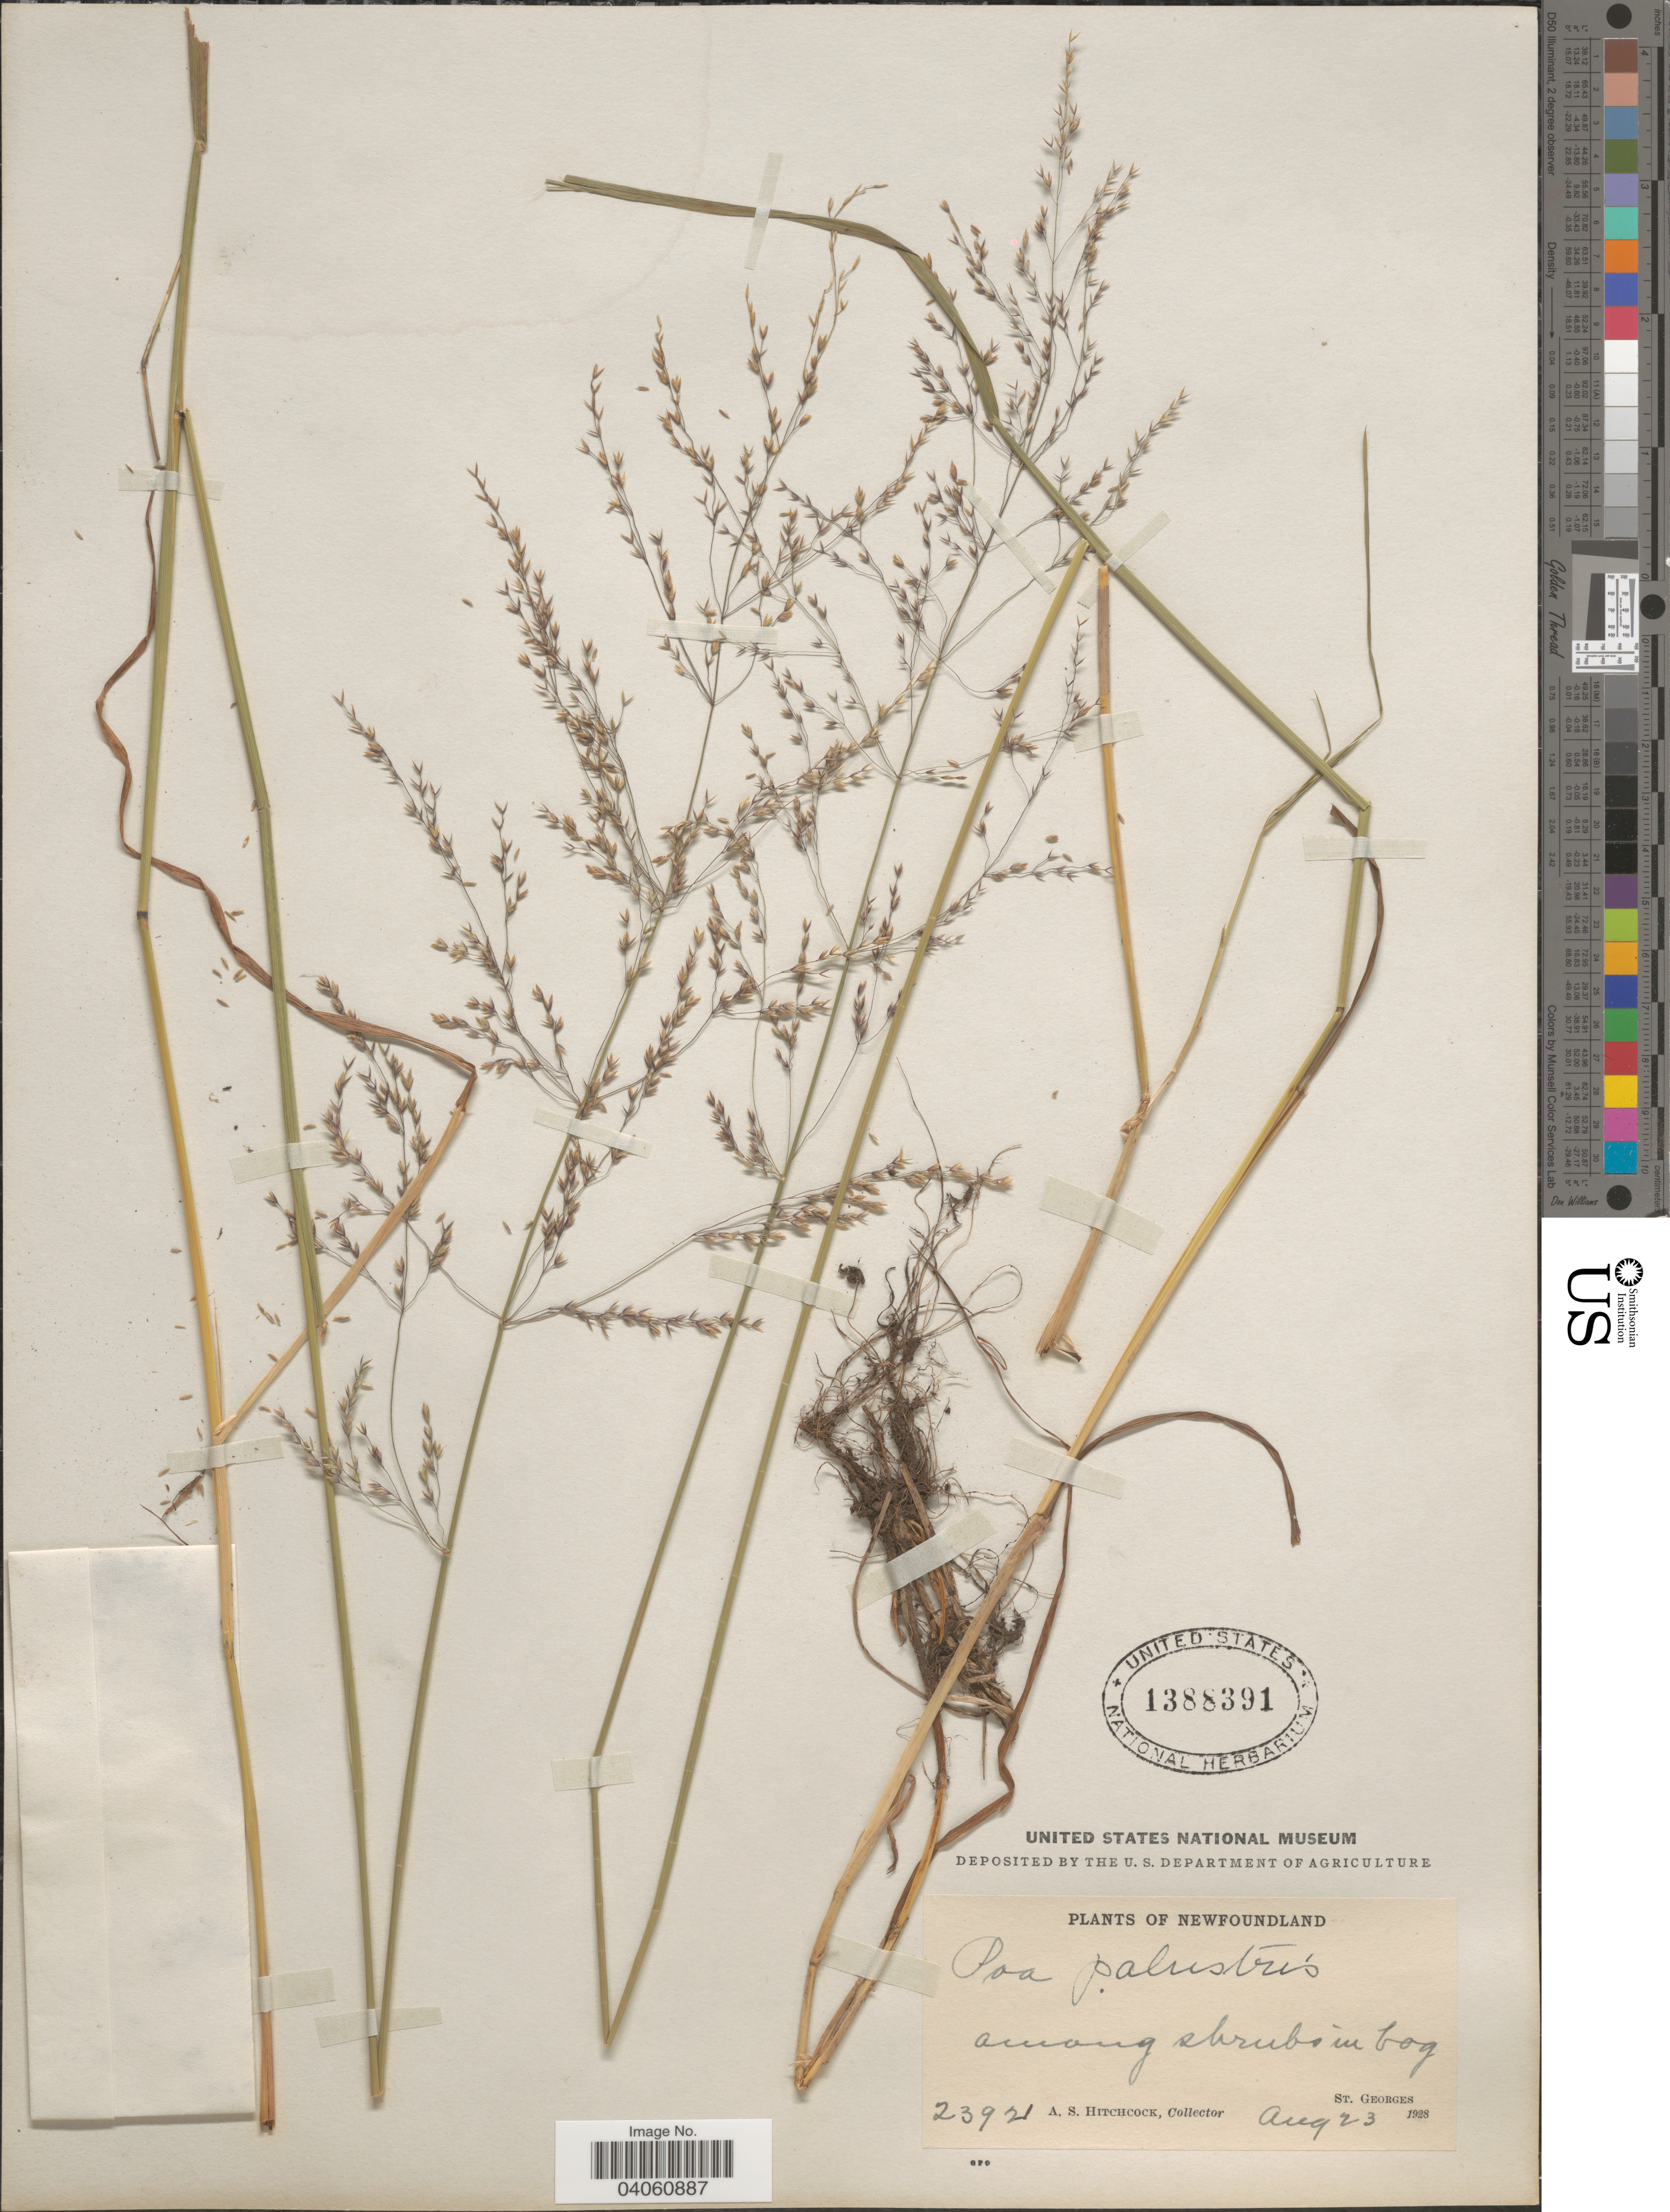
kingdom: Plantae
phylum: Tracheophyta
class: Liliopsida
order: Poales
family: Poaceae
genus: Poa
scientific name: Poa palustris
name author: L.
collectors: A. S. Hitchcock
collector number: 23921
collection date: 1928-08-23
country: Canada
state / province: Newfoundland and Labrador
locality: St. Georges.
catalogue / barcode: US 1388391